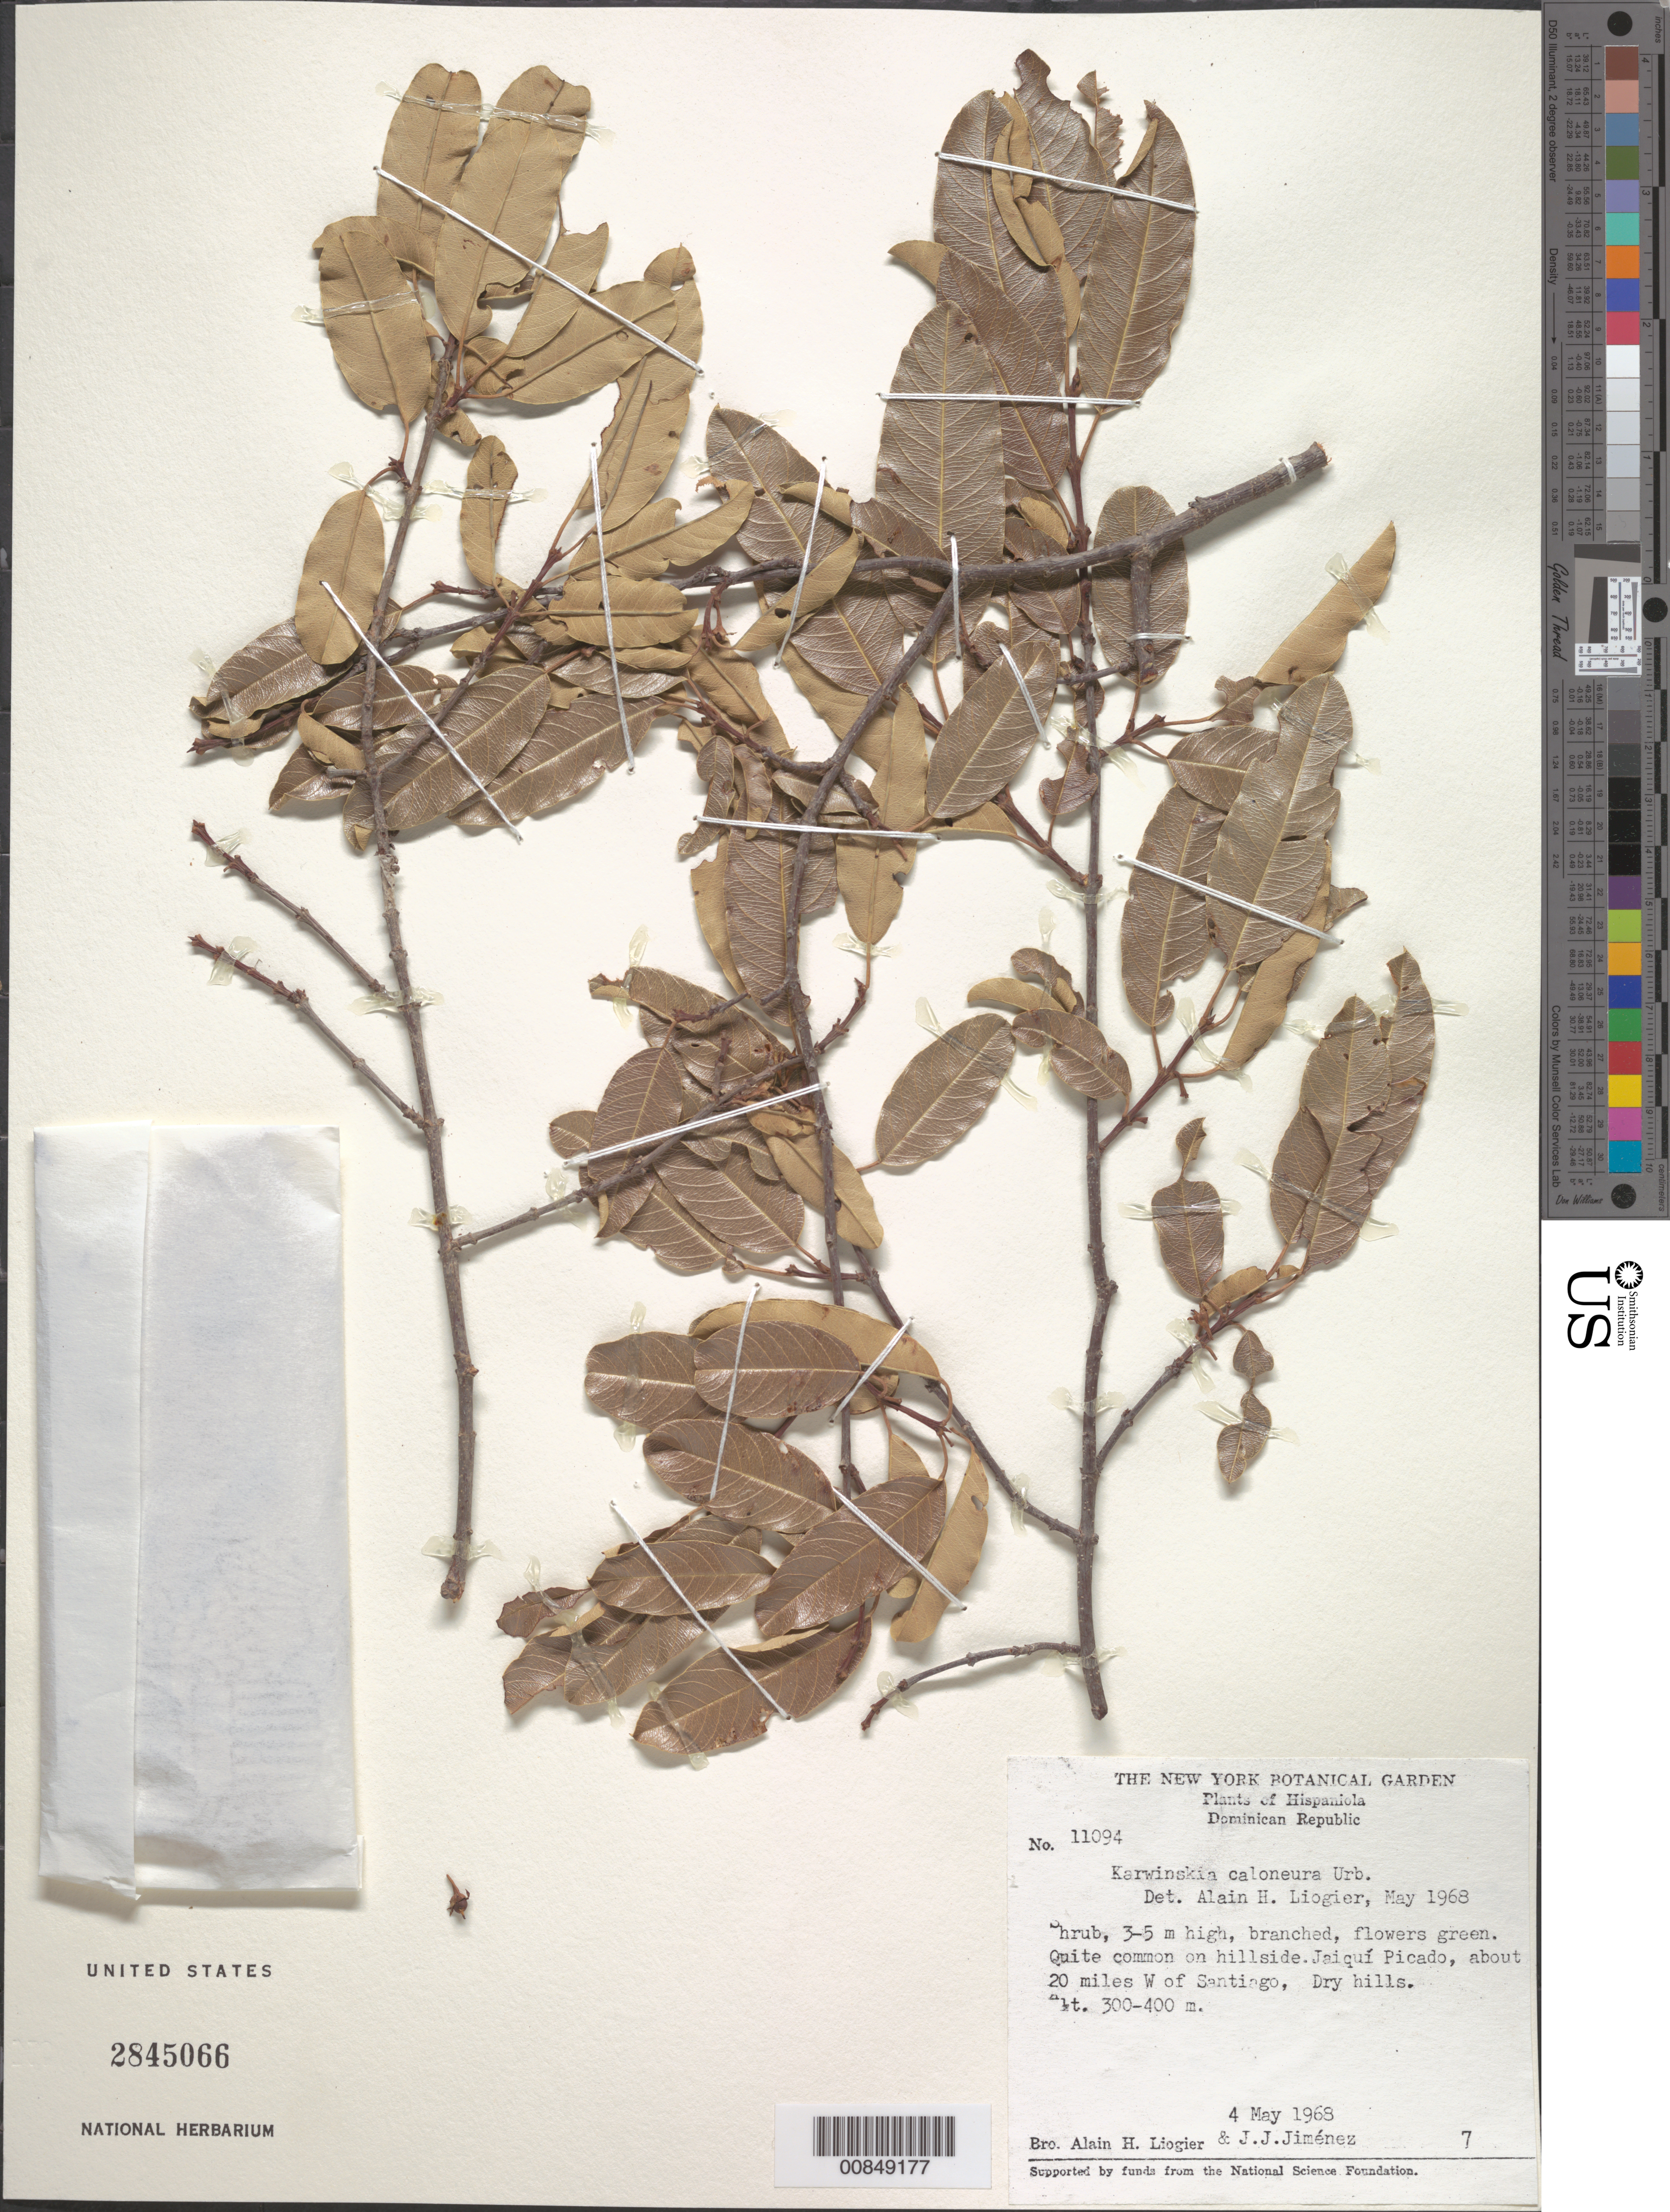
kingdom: Plantae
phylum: Tracheophyta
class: Magnoliopsida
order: Rosales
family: Rhamnaceae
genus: Karwinskia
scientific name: Karwinskia caloneura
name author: Urb.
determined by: Liogier, Alain H.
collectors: A. H. Liogier & J. J. Jiménez Almonte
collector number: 11094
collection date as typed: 04 May 1968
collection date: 1968-05-04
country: Dominican Republic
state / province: Santiago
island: Hispaniola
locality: Jaiquí Picado, about 20 miles W of Santiago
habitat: Dry hills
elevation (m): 300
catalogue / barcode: US 2845066